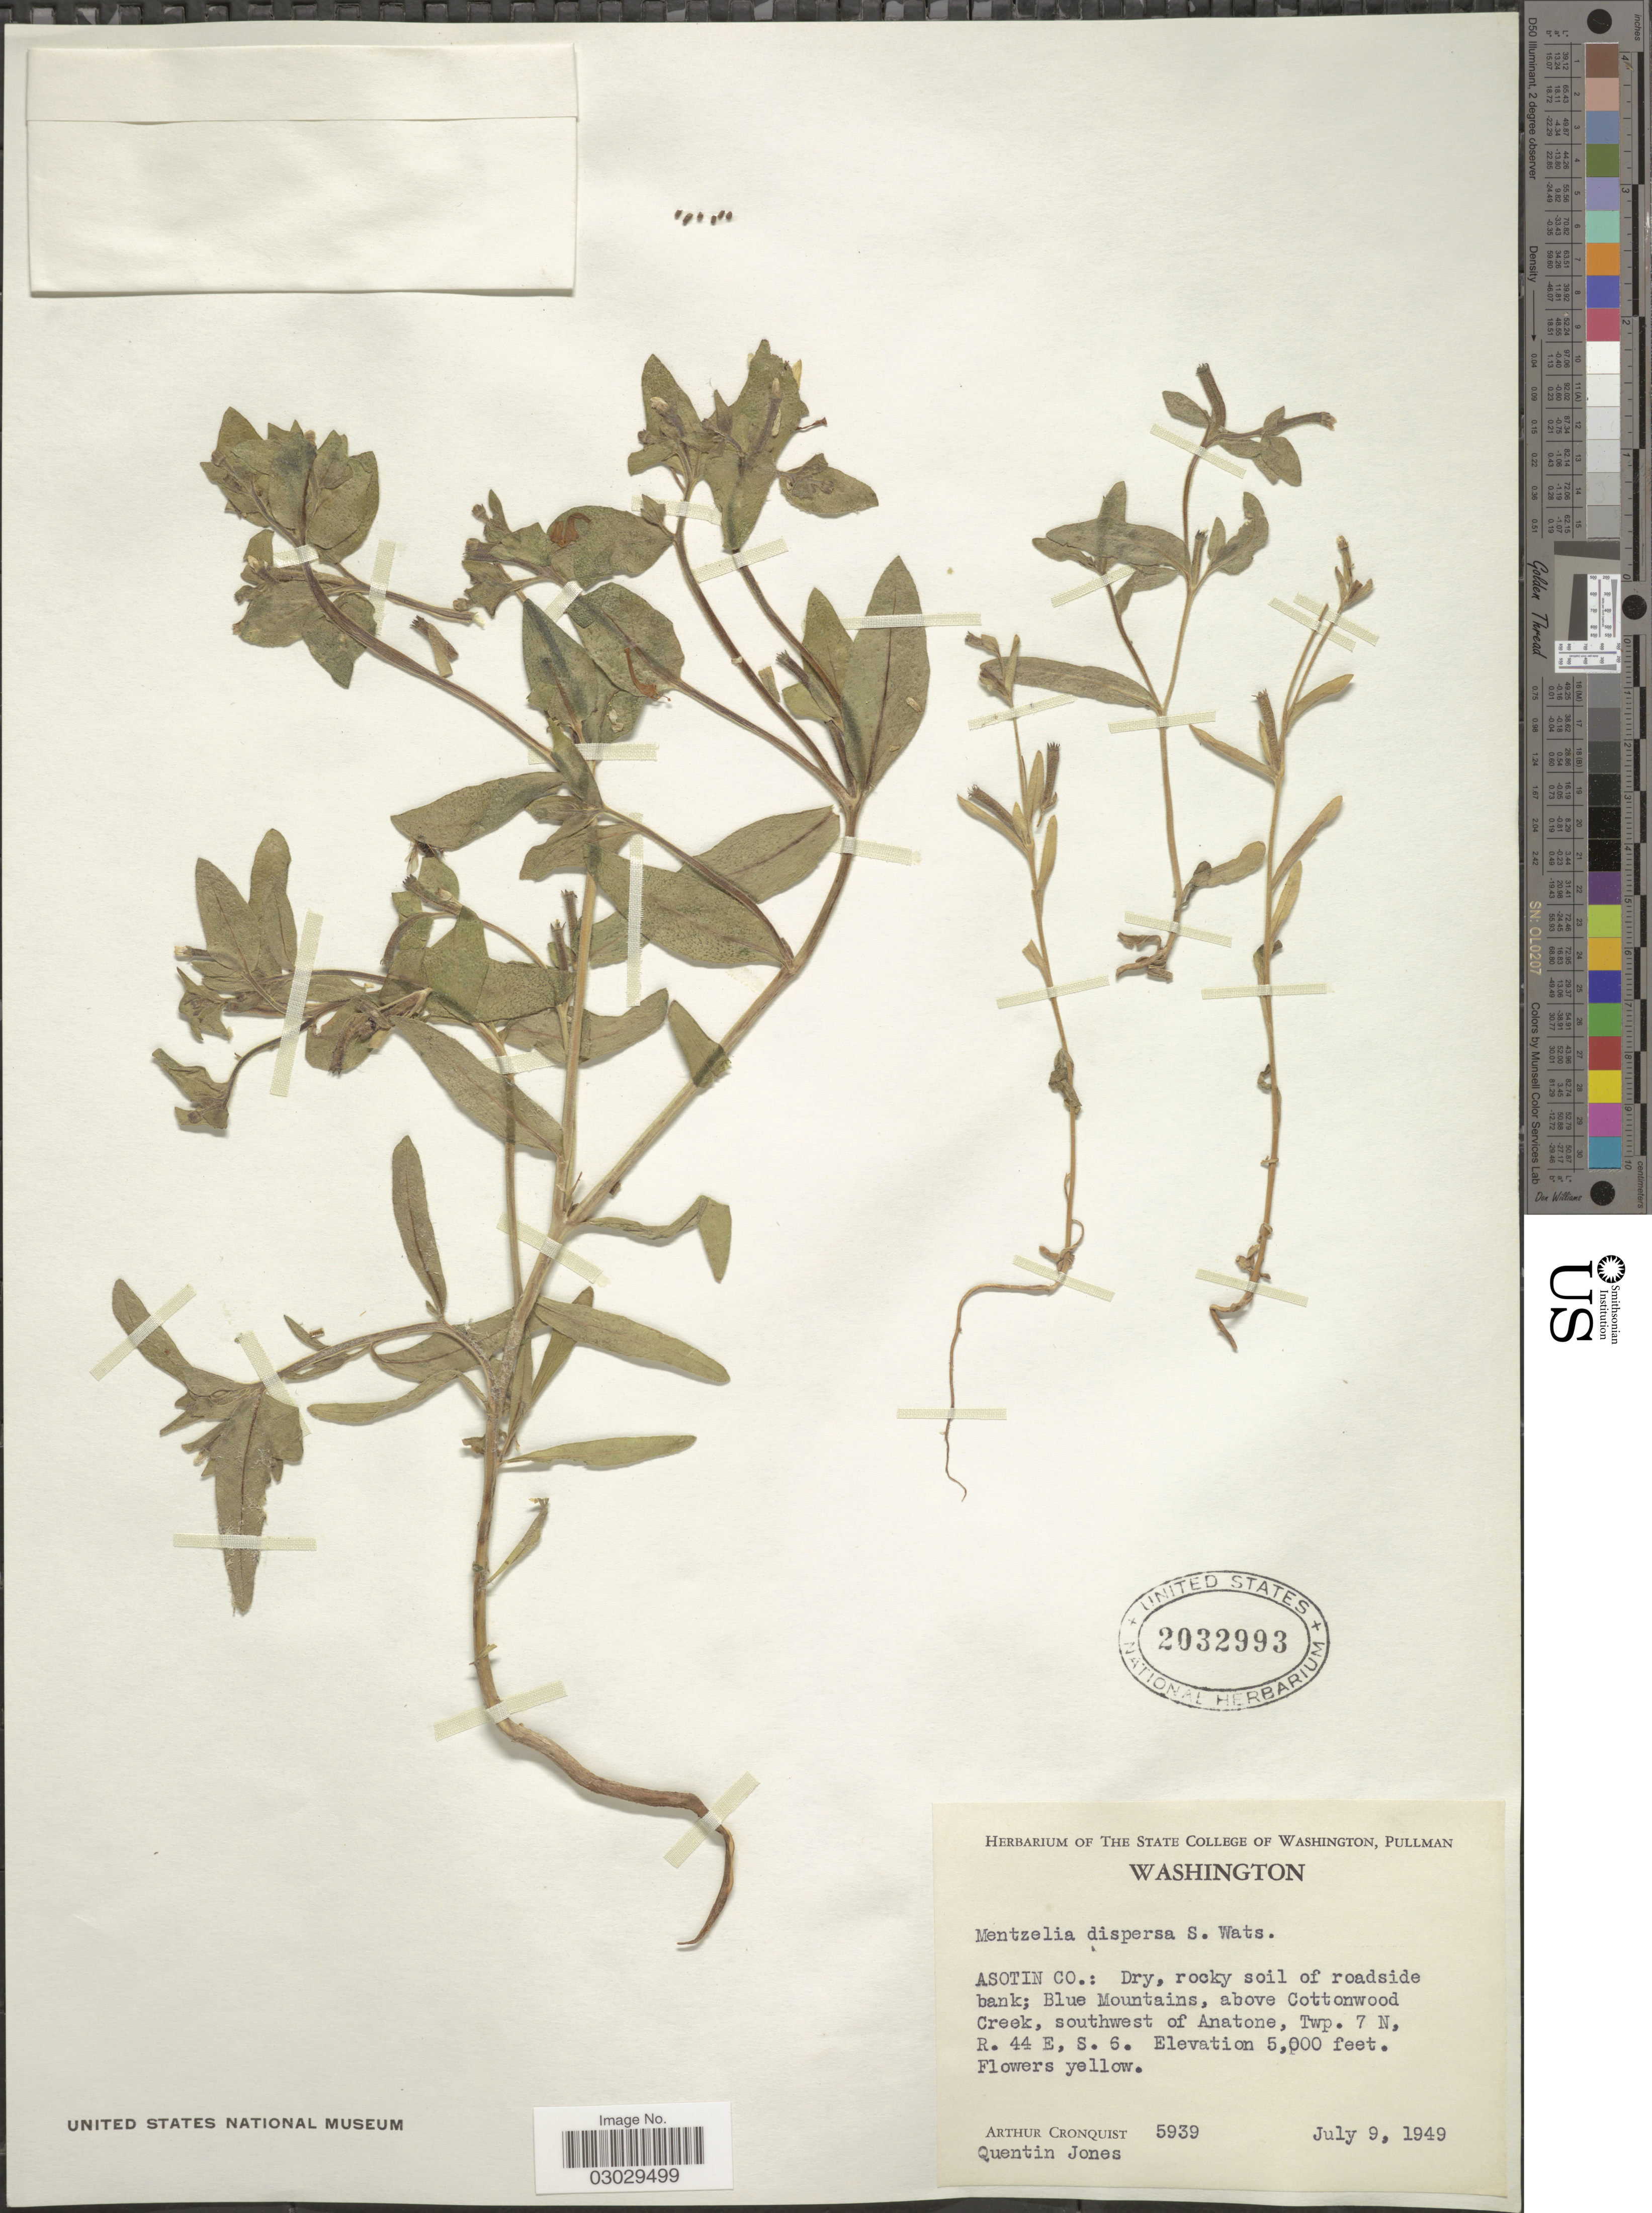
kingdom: Plantae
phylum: Tracheophyta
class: Magnoliopsida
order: Cornales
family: Loasaceae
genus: Mentzelia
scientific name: Mentzelia dispersa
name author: S. Watson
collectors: A. J. Cronquist & Q. Jones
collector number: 5939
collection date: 1949-07-09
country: United States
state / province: Washington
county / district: Asotin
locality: Asotin Co.: dry, rocky soil of roadside bank; Blue Mountains, above Cottonwood Creek, southwest of Anatone, Twp. 7 N, R. 44 E, S. 6.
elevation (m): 1524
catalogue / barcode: US 2032993